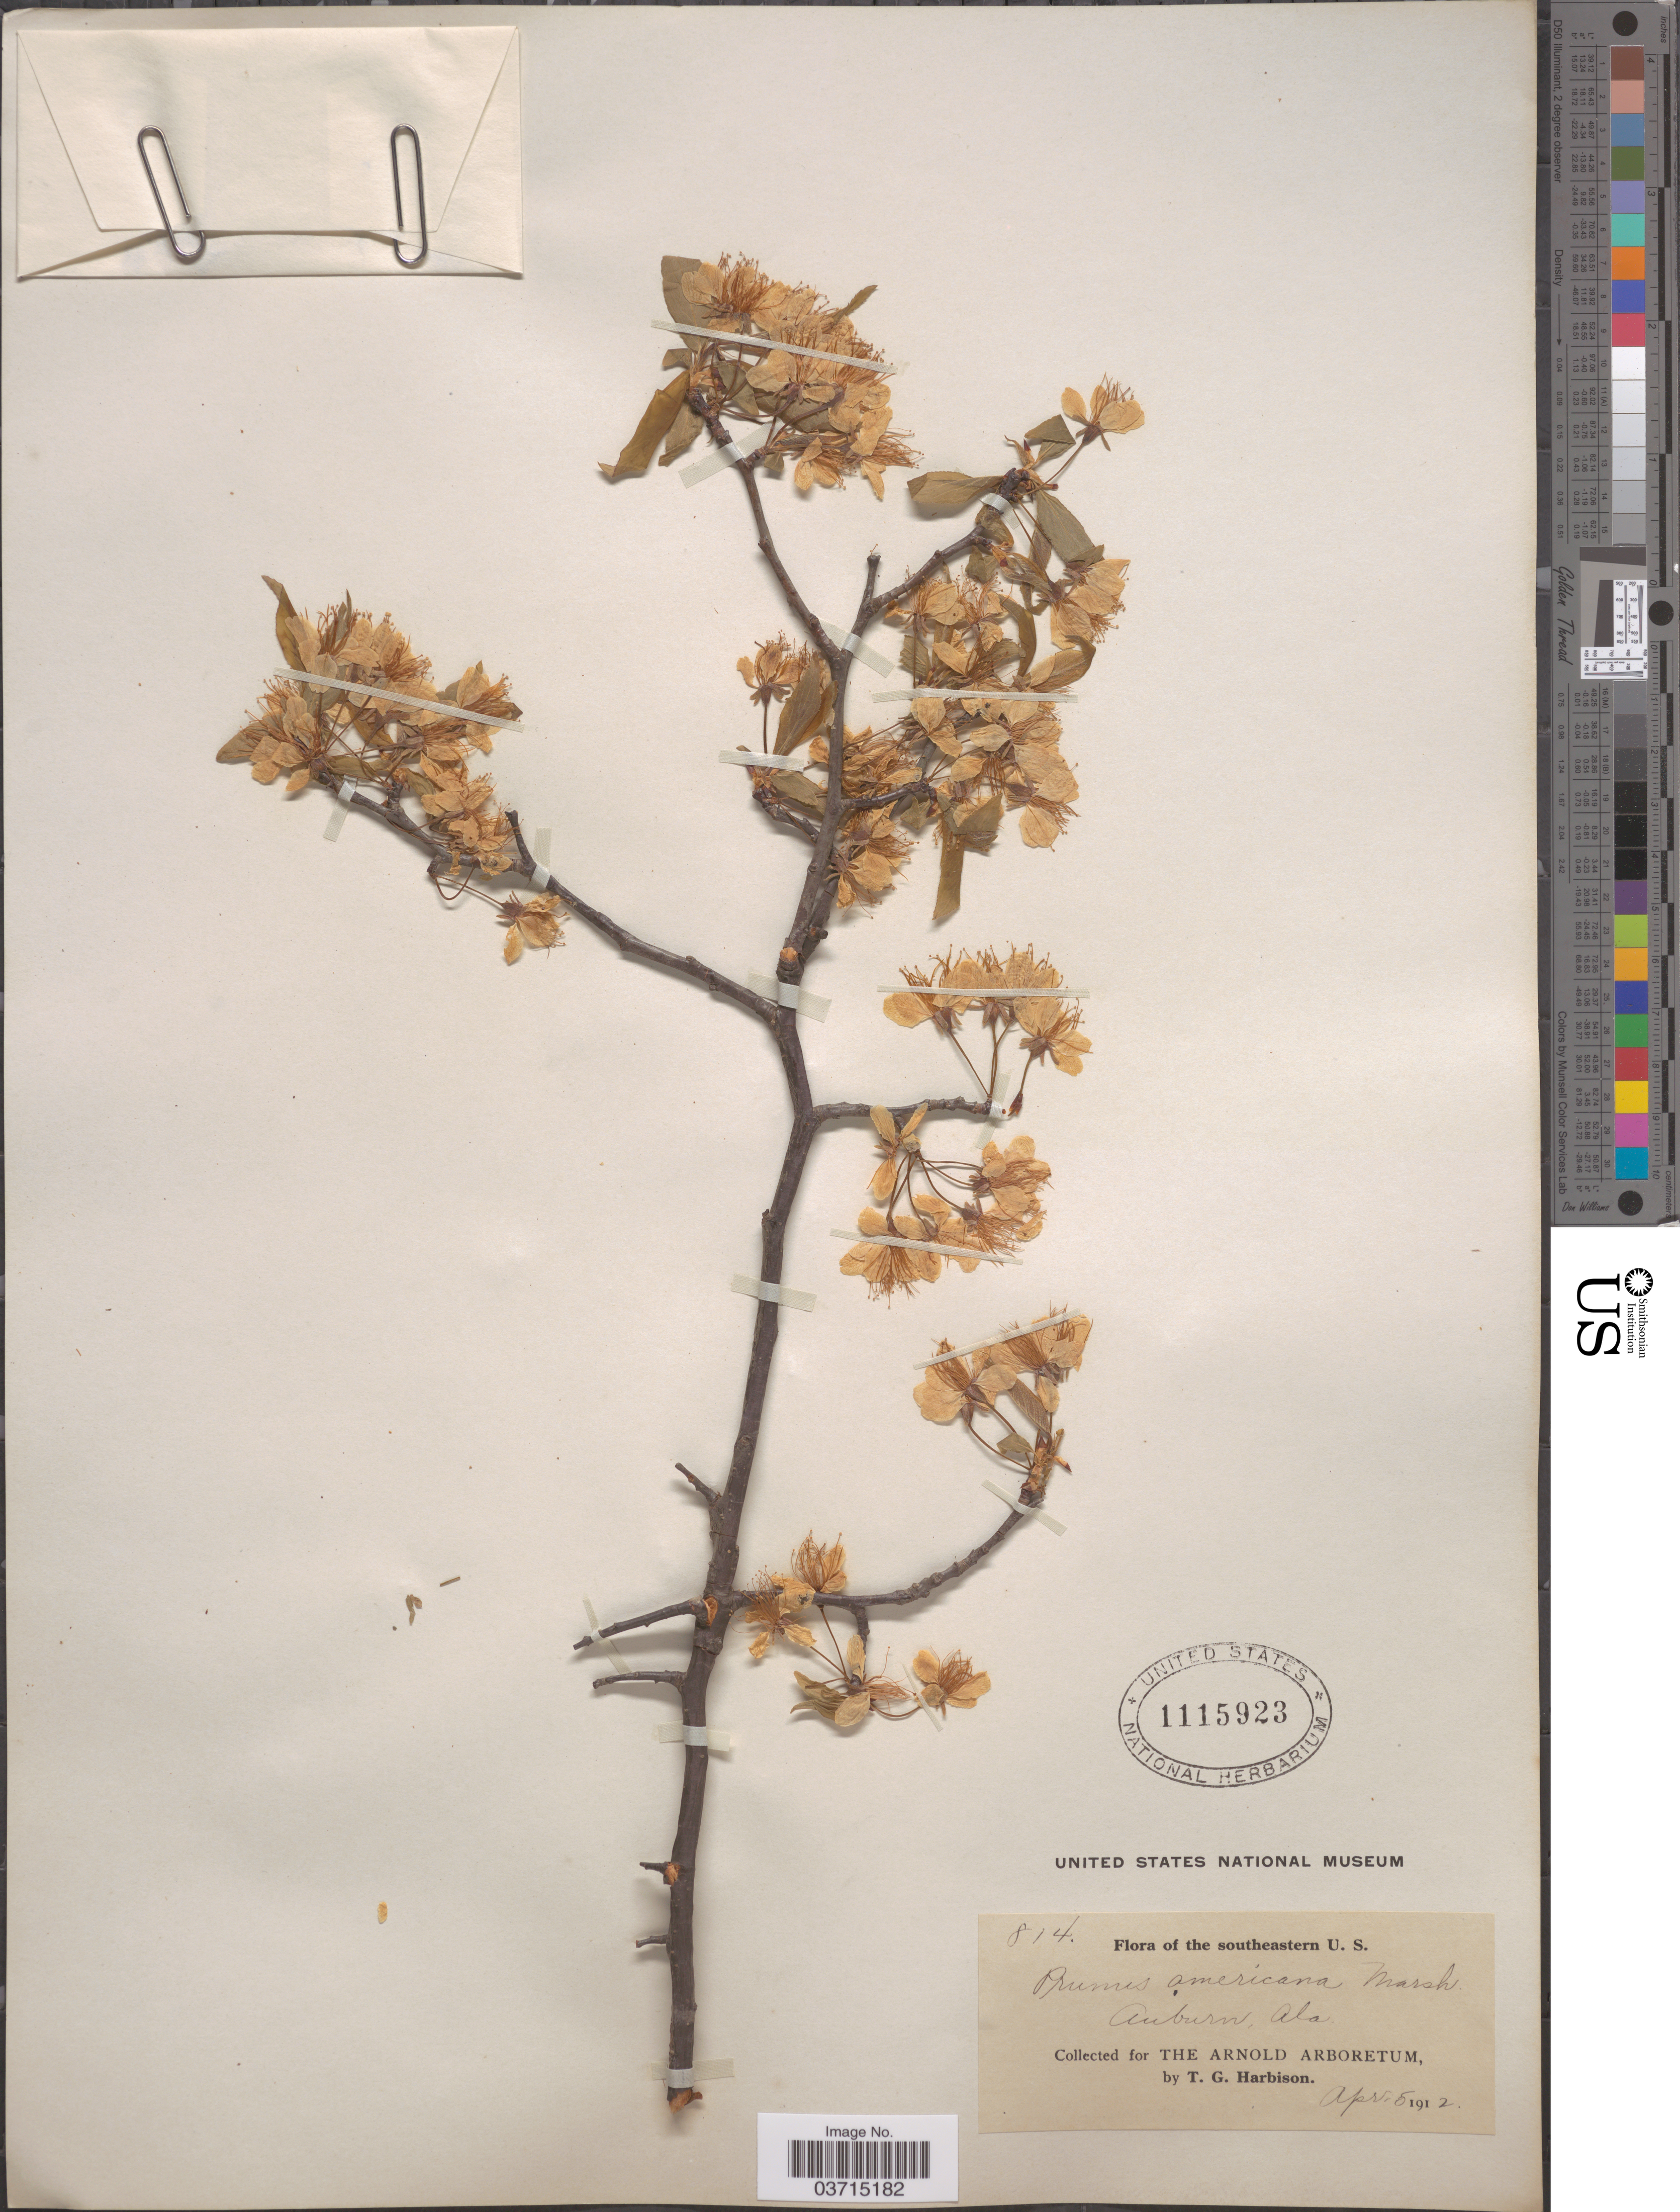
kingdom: Plantae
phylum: Tracheophyta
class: Magnoliopsida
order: Rosales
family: Rosaceae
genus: Prunus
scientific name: Prunus americana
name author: Marshall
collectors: T. Harbison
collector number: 814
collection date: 1912-04-05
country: United States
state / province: Alabama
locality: Auburn.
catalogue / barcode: US 1115923